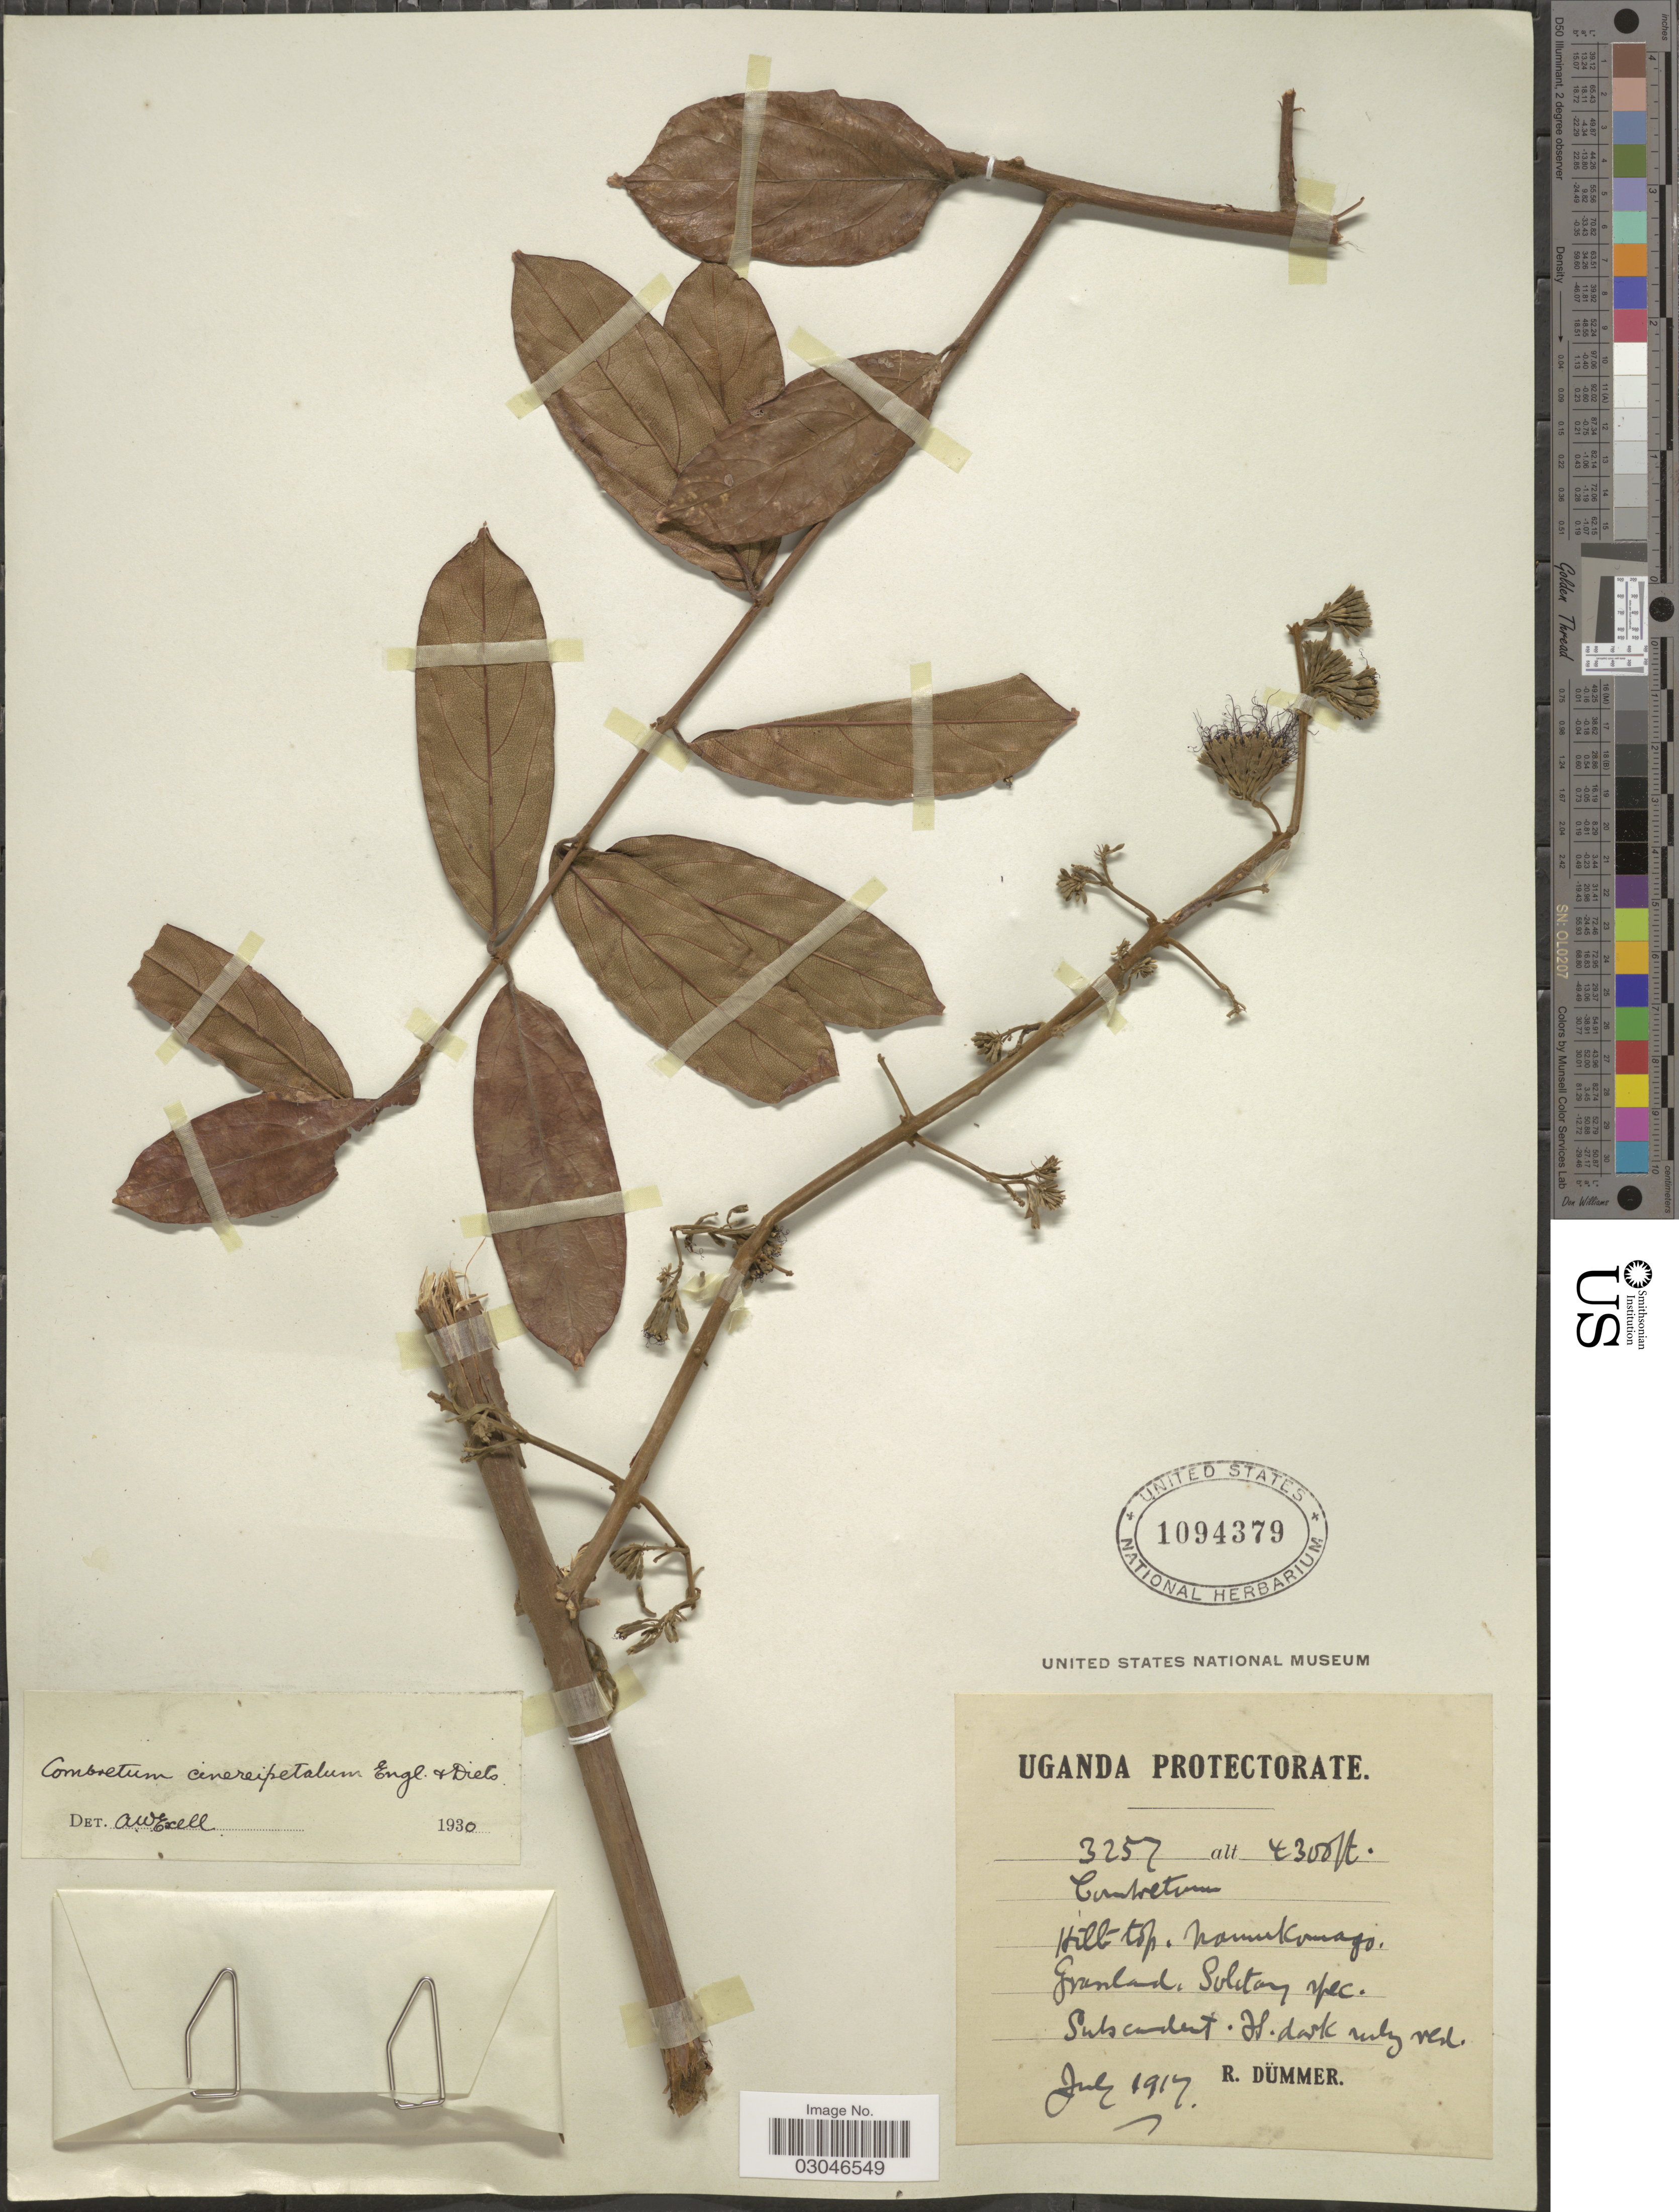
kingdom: Plantae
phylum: Tracheophyta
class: Magnoliopsida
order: Myrtales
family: Combretaceae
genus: Combretum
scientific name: Combretum cinereopetalum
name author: Engl. & Diels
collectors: R. A. Dümmer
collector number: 3257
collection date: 1917-07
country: Uganda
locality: Uganda Protectorate. Namukomago.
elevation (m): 1311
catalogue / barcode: US 1094379